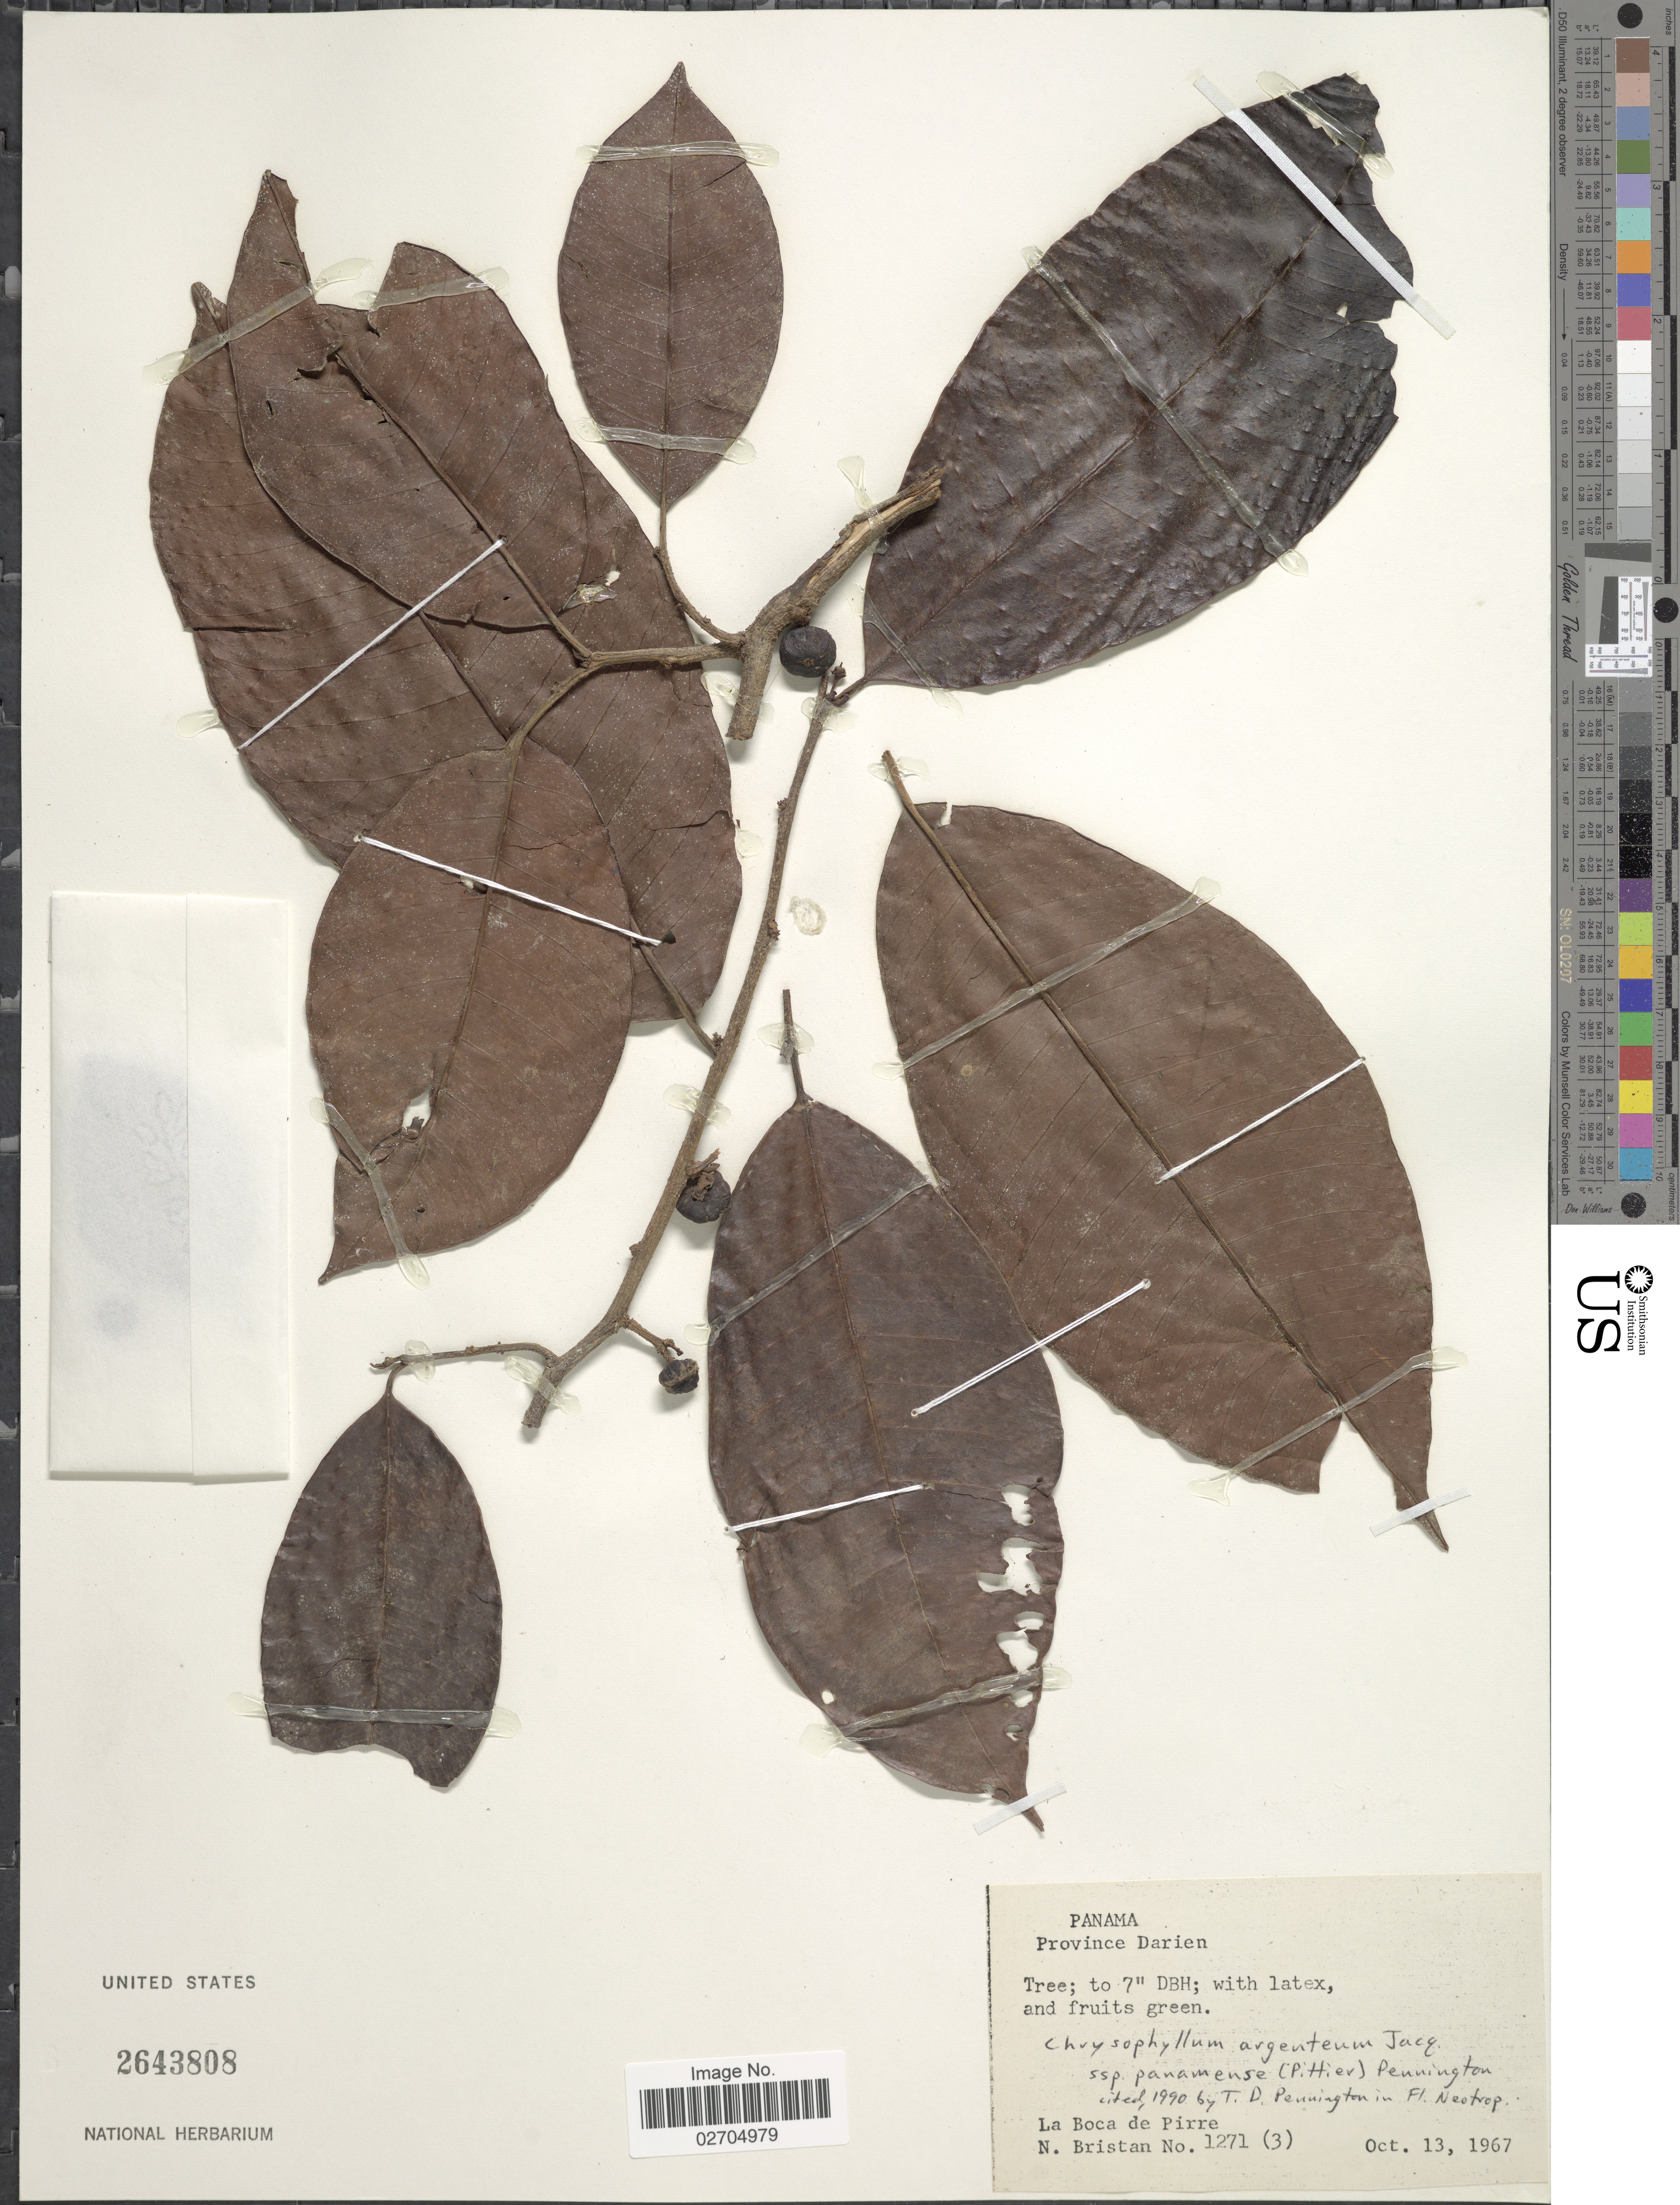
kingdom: Plantae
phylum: Tracheophyta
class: Magnoliopsida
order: Ericales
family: Sapotaceae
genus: Chrysophyllum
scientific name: Chrysophyllum argenteum subsp. panamense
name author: Jacq.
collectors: N. Bristan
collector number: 1271 (3)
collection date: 1967-10-13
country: Panama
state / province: Darién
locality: La Boca de Pirre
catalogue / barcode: US 2643808